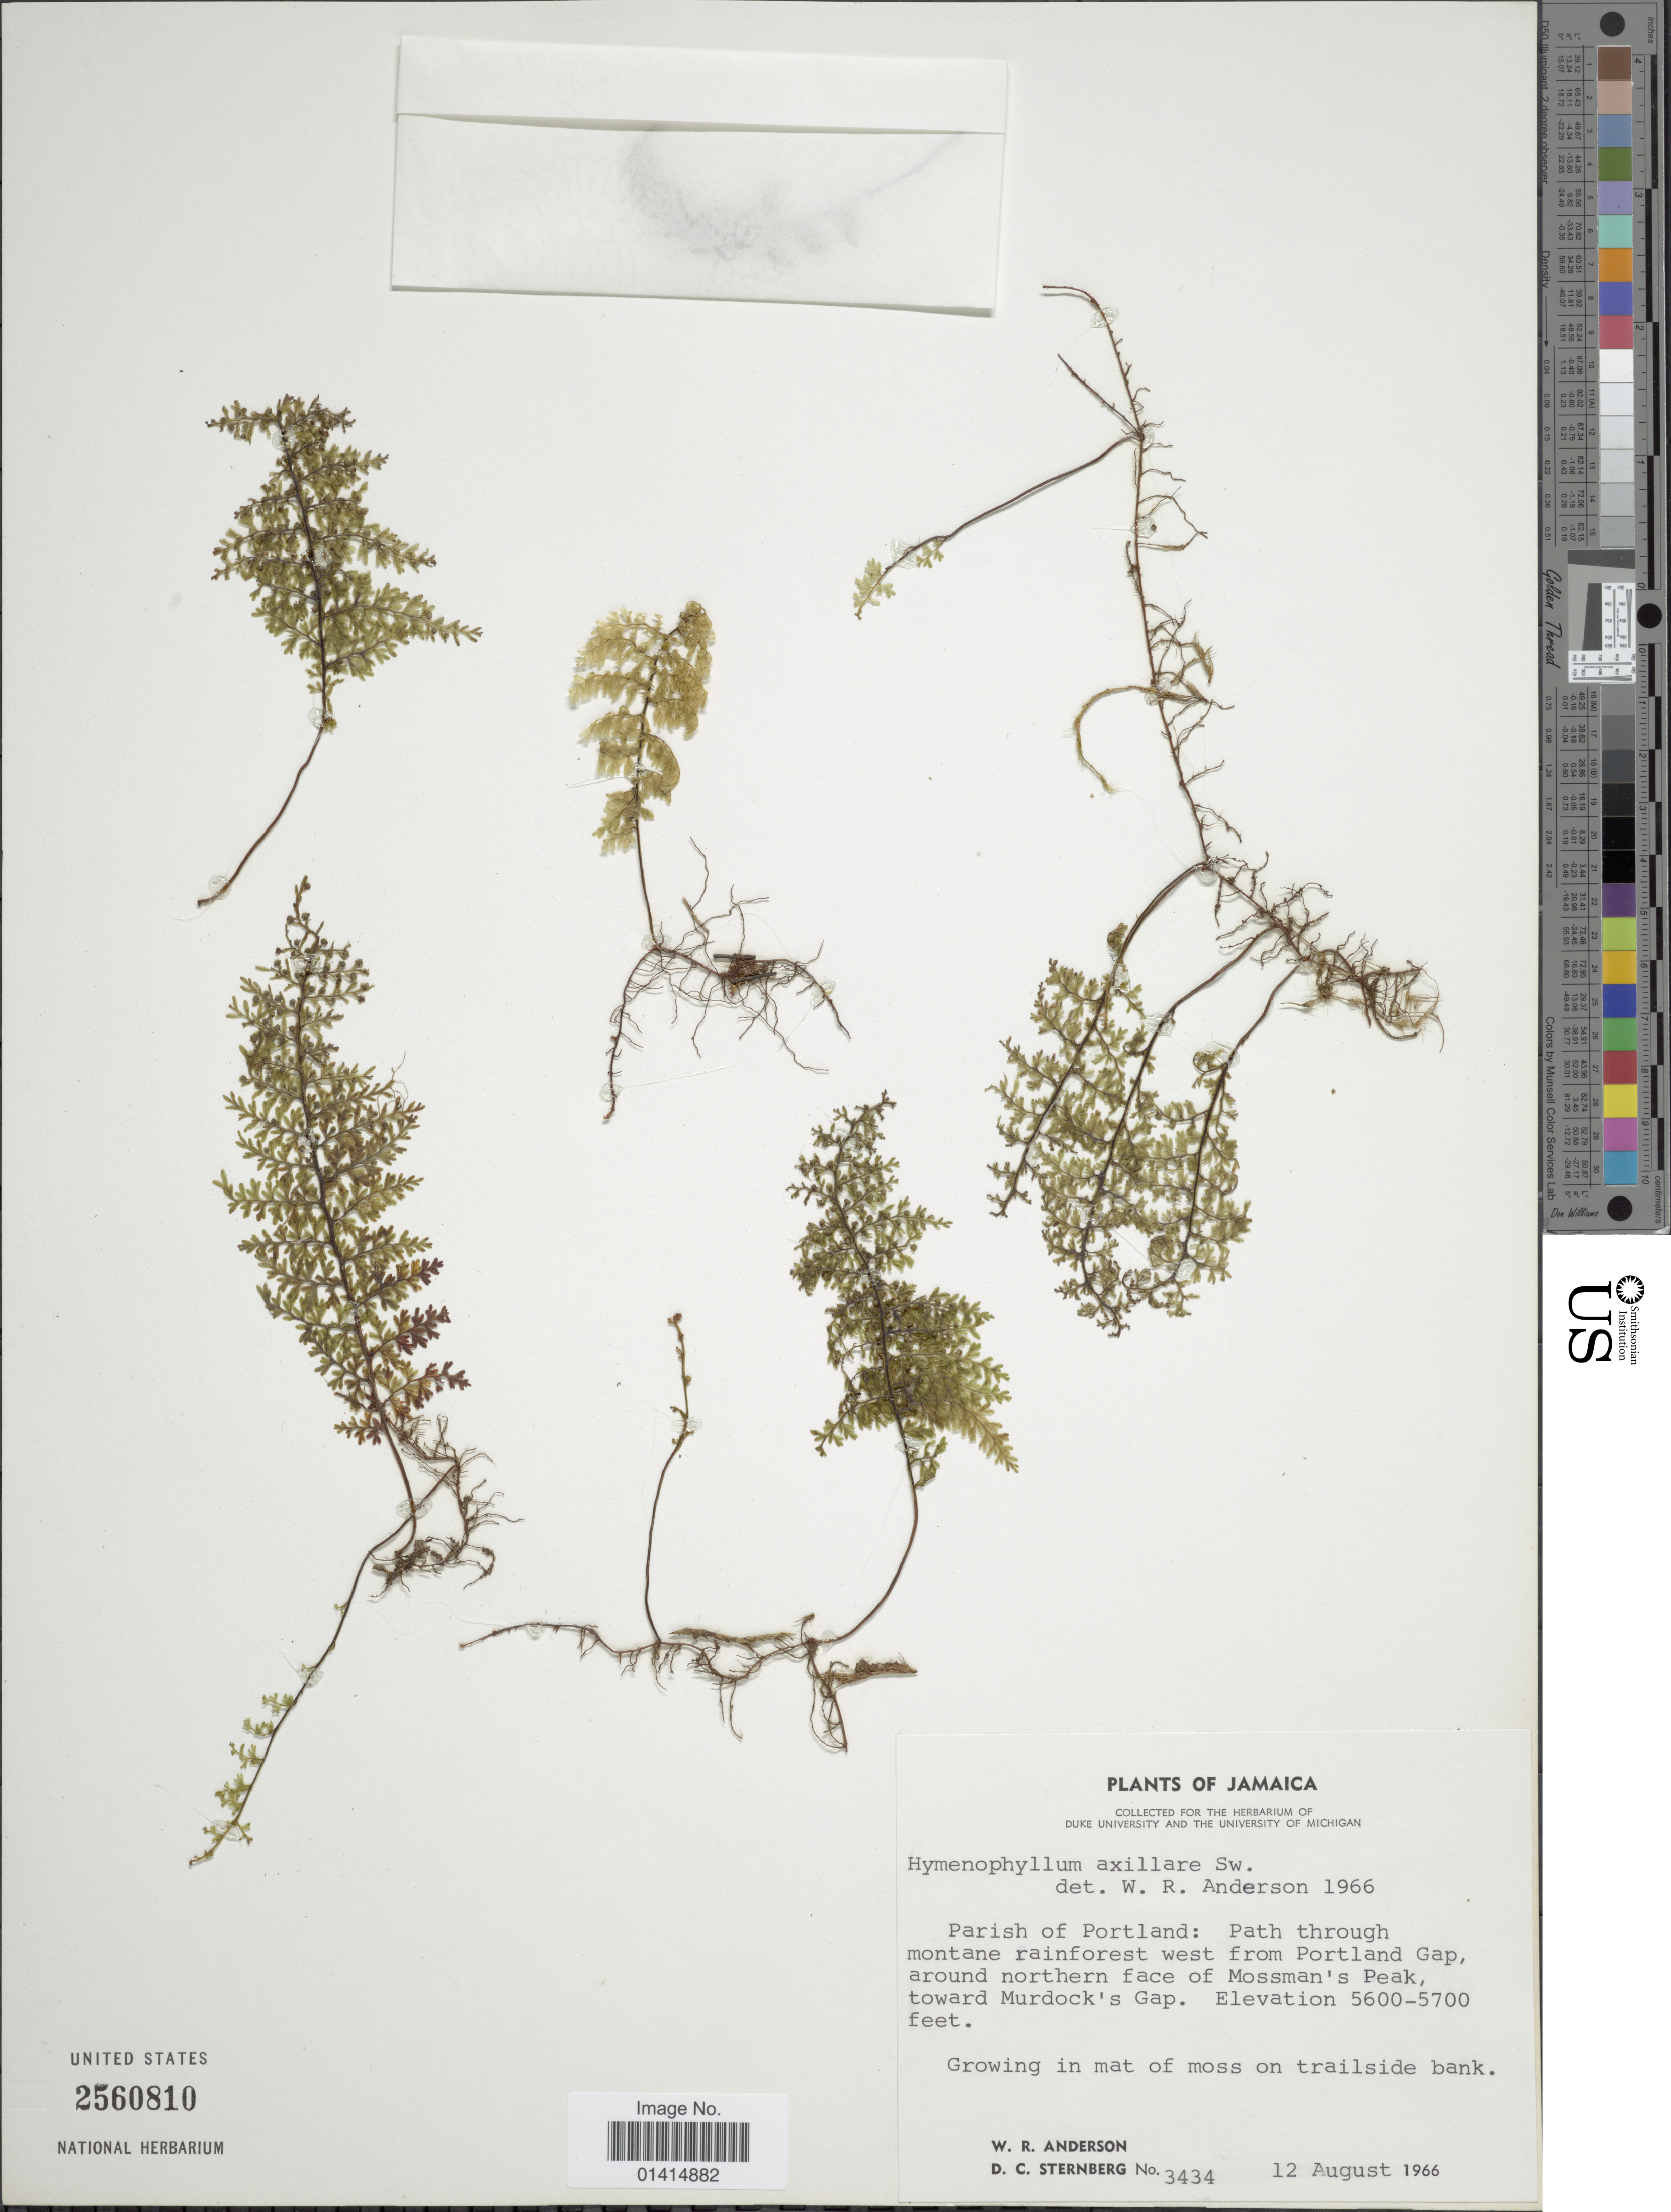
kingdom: Plantae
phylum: Tracheophyta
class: Polypodiopsida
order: Hymenophyllales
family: Hymenophyllaceae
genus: Hymenophyllum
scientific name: Hymenophyllum axillare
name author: Sw.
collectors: W. Anderson & D. Sternberg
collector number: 3434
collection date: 1966-08-12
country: Jamaica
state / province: Portland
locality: Parish of Portland: Path through montane rainforest west from Portland Gap, around northern face of Mossman's Peak, toward Murdock's Gap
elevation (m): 1707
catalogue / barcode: US 2560810